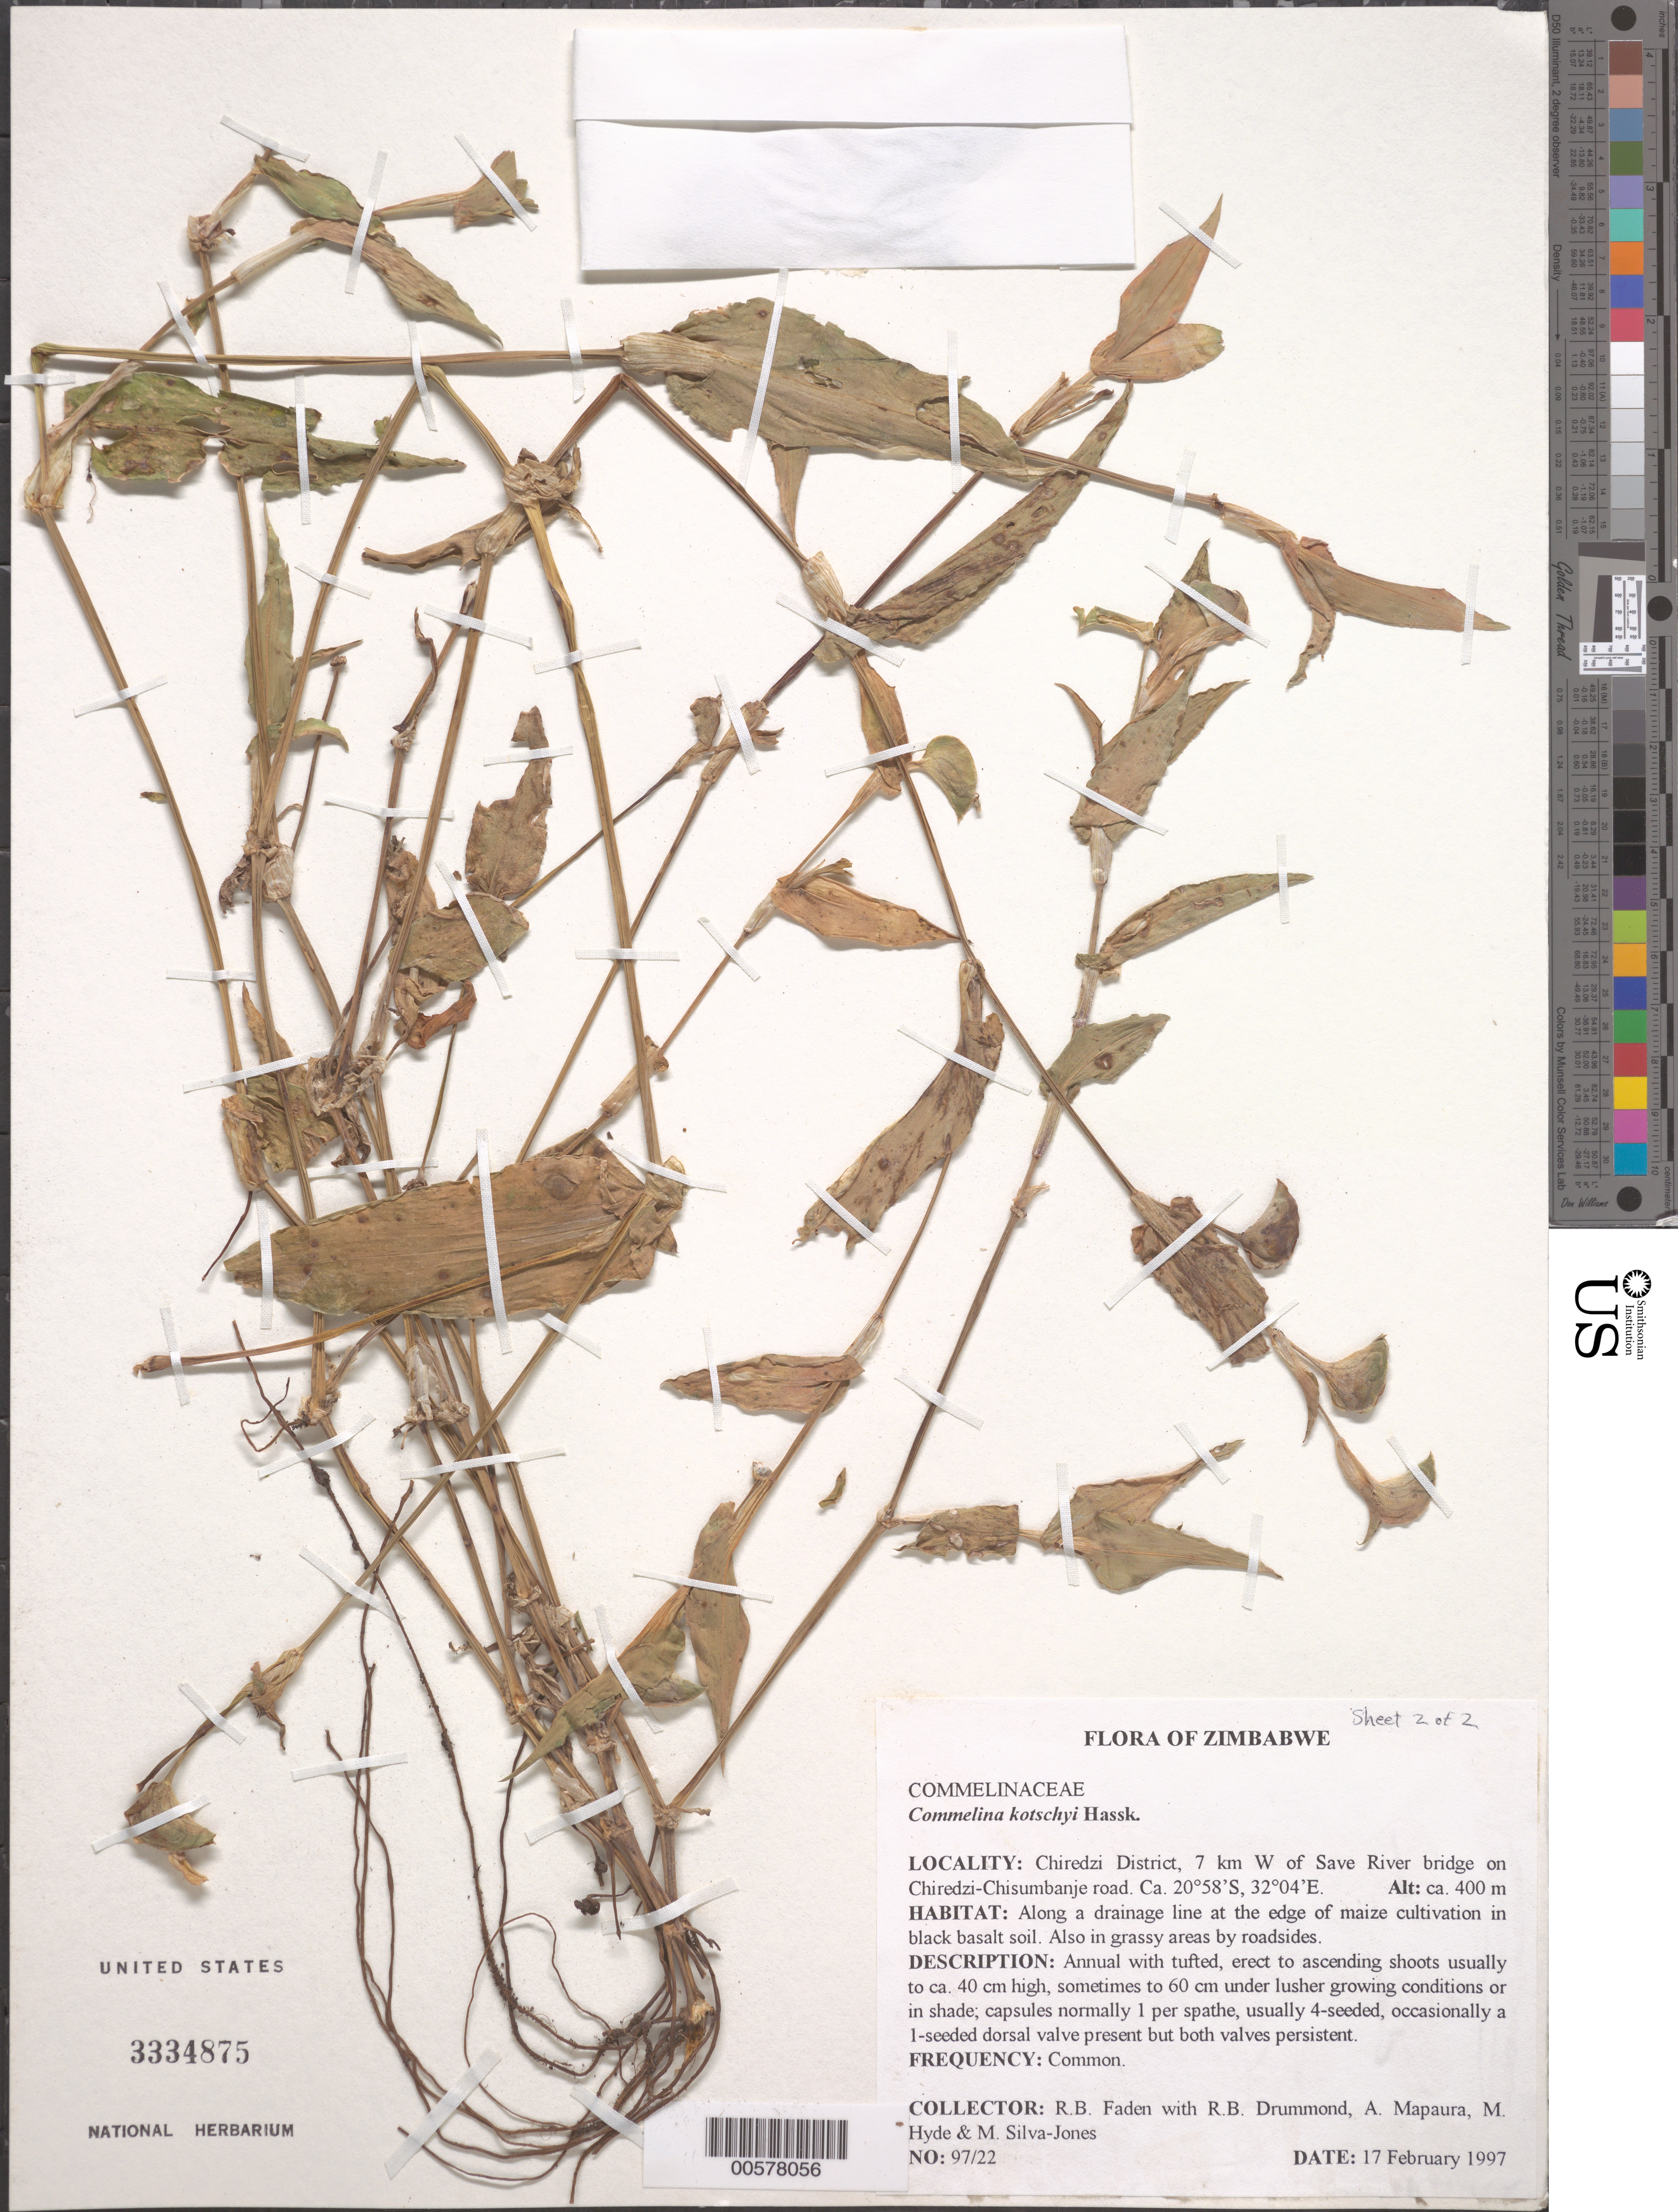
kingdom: Plantae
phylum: Tracheophyta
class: Liliopsida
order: Commelinales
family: Commelinaceae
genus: Commelina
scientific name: Commelina kotschyi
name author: Hassk.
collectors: R. B. Faden, R. Drummond, A. Mapaura, M. Hyde & M. Silva-Jones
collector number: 97/22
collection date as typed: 17 Feb 1997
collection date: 1997-02-17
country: Zimbabwe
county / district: Chiredzi Dist.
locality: W of save river bridge, chiredzi-chisumbanje road.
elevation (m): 400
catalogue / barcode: US 3334875